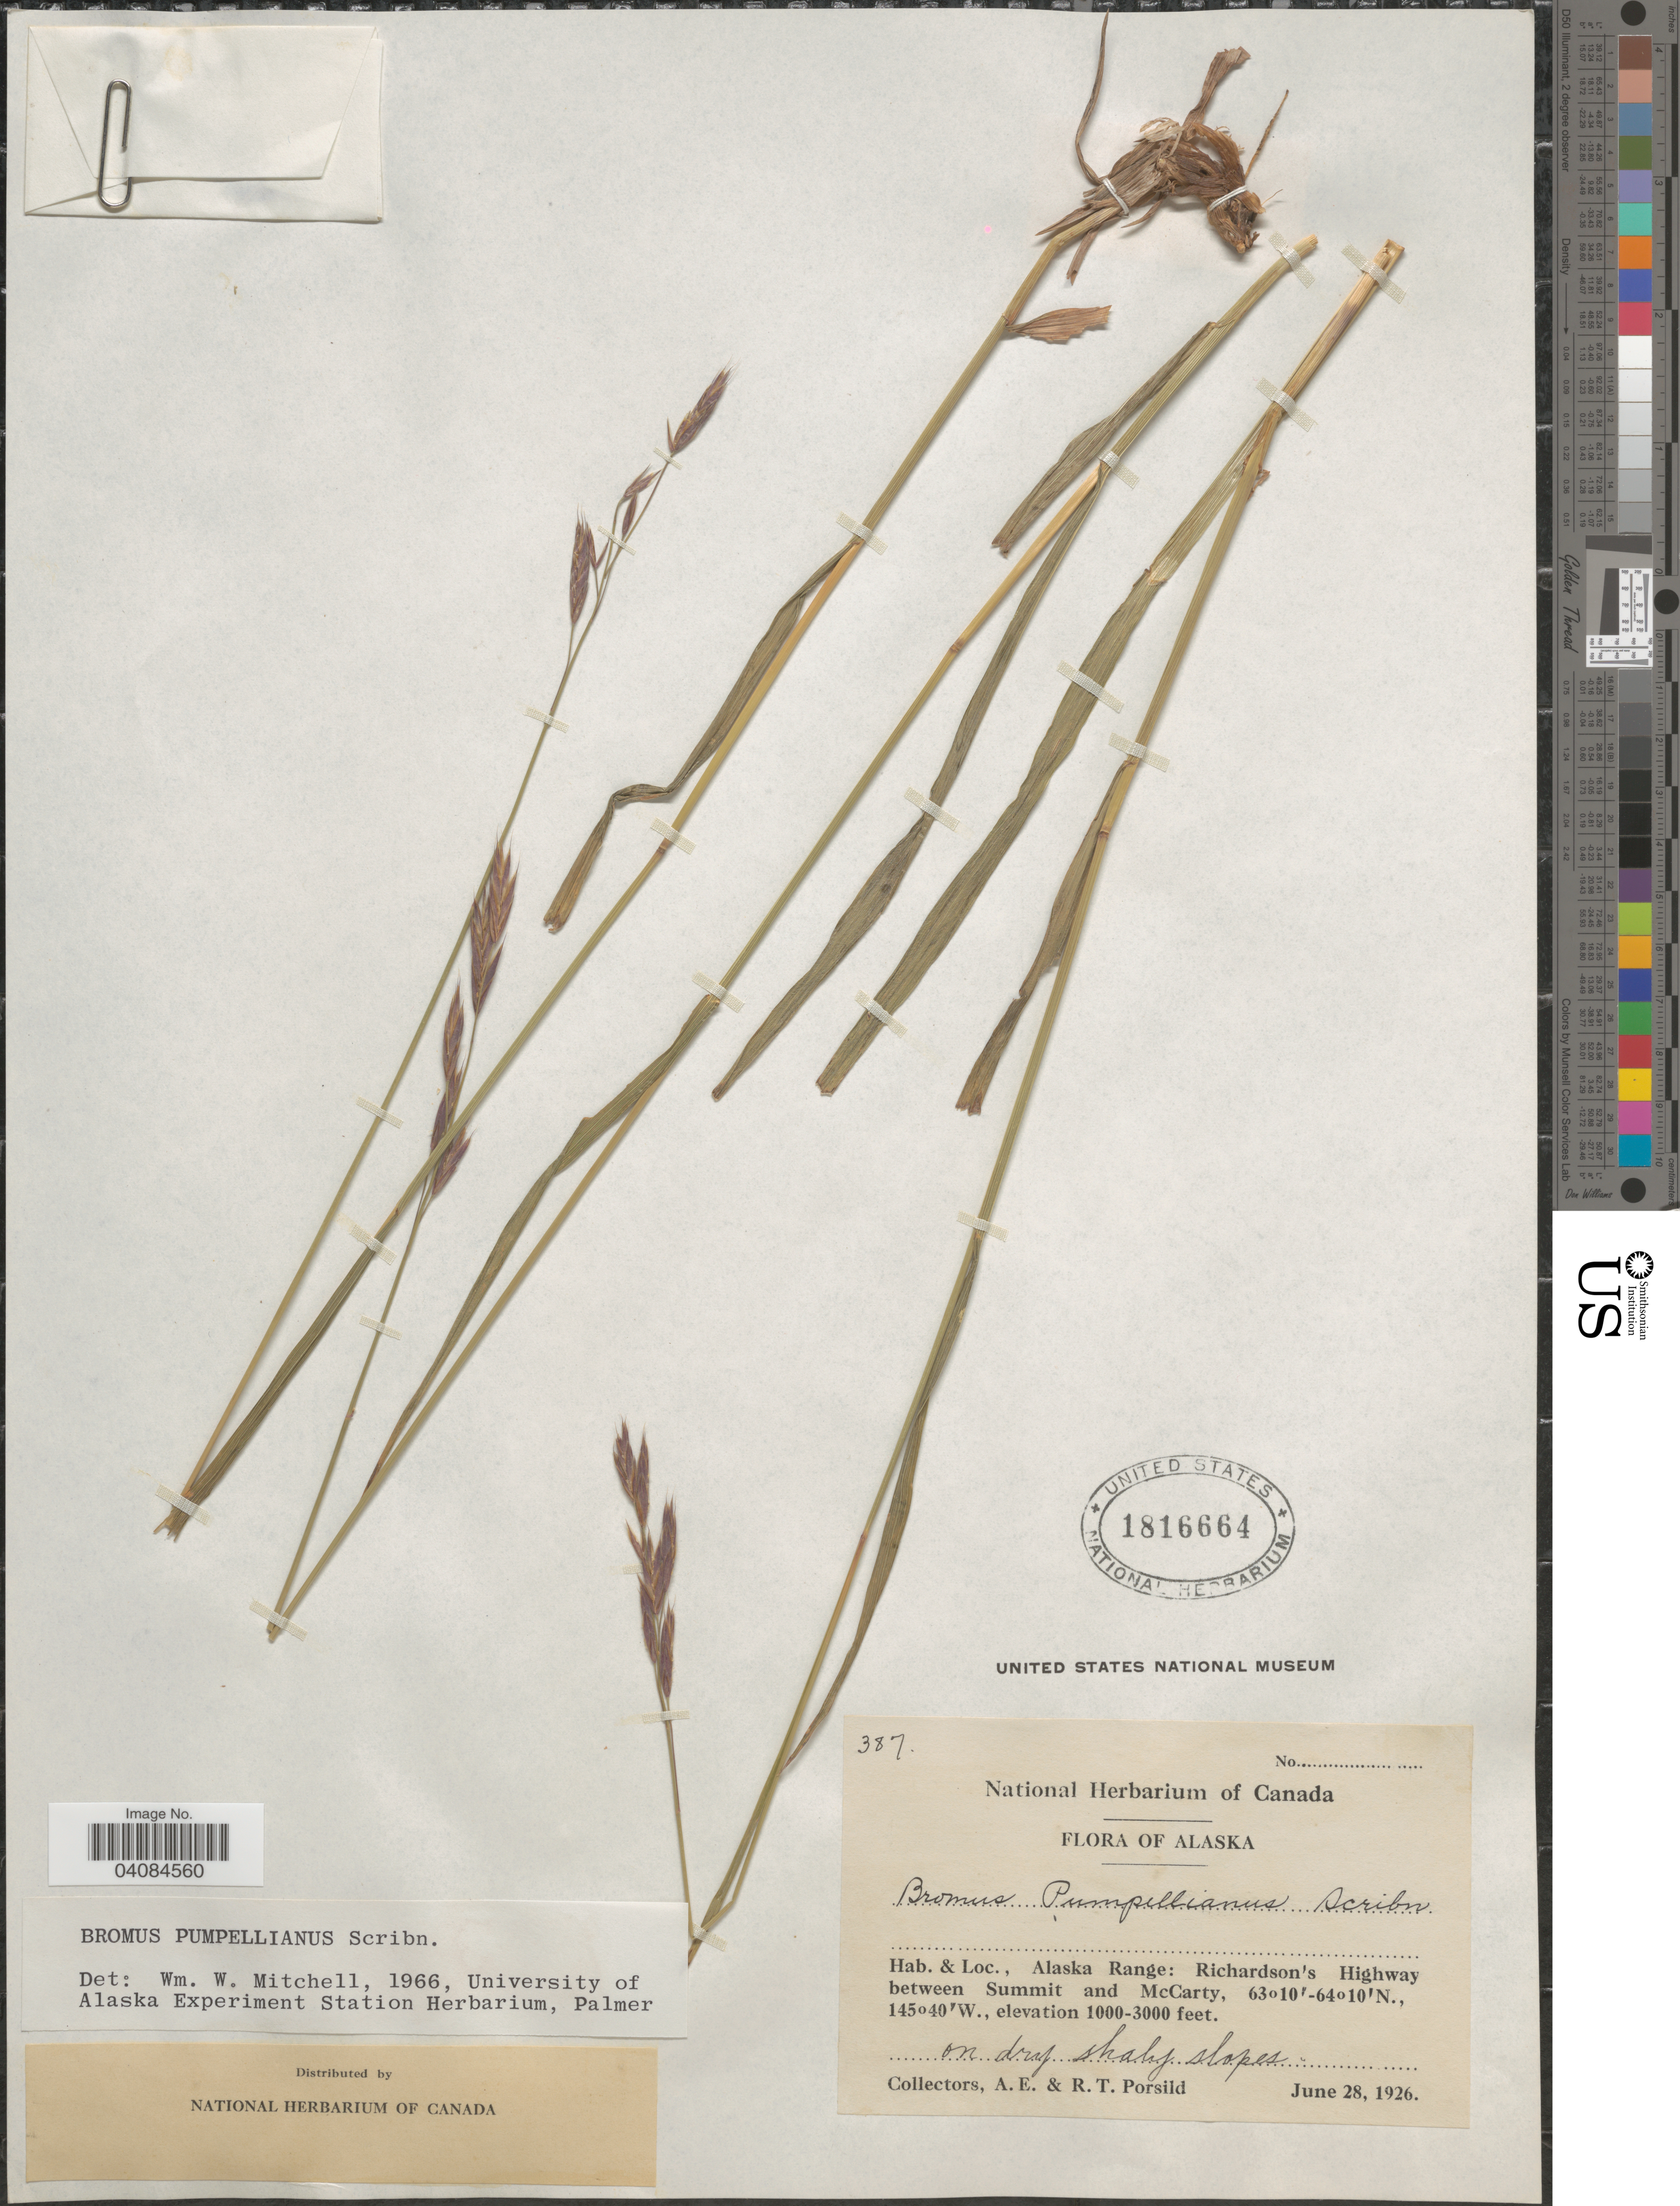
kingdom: Plantae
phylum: Tracheophyta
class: Liliopsida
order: Poales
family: Poaceae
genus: Bromus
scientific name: Bromus pumpellianus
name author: Scribn.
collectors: A. E. Porsild & R. T. Porsild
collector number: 387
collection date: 1926-06-28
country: United States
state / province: Alaska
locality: Alaska Range: Richardson's Highway between Summit and McCarty.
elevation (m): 305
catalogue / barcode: US 1816664